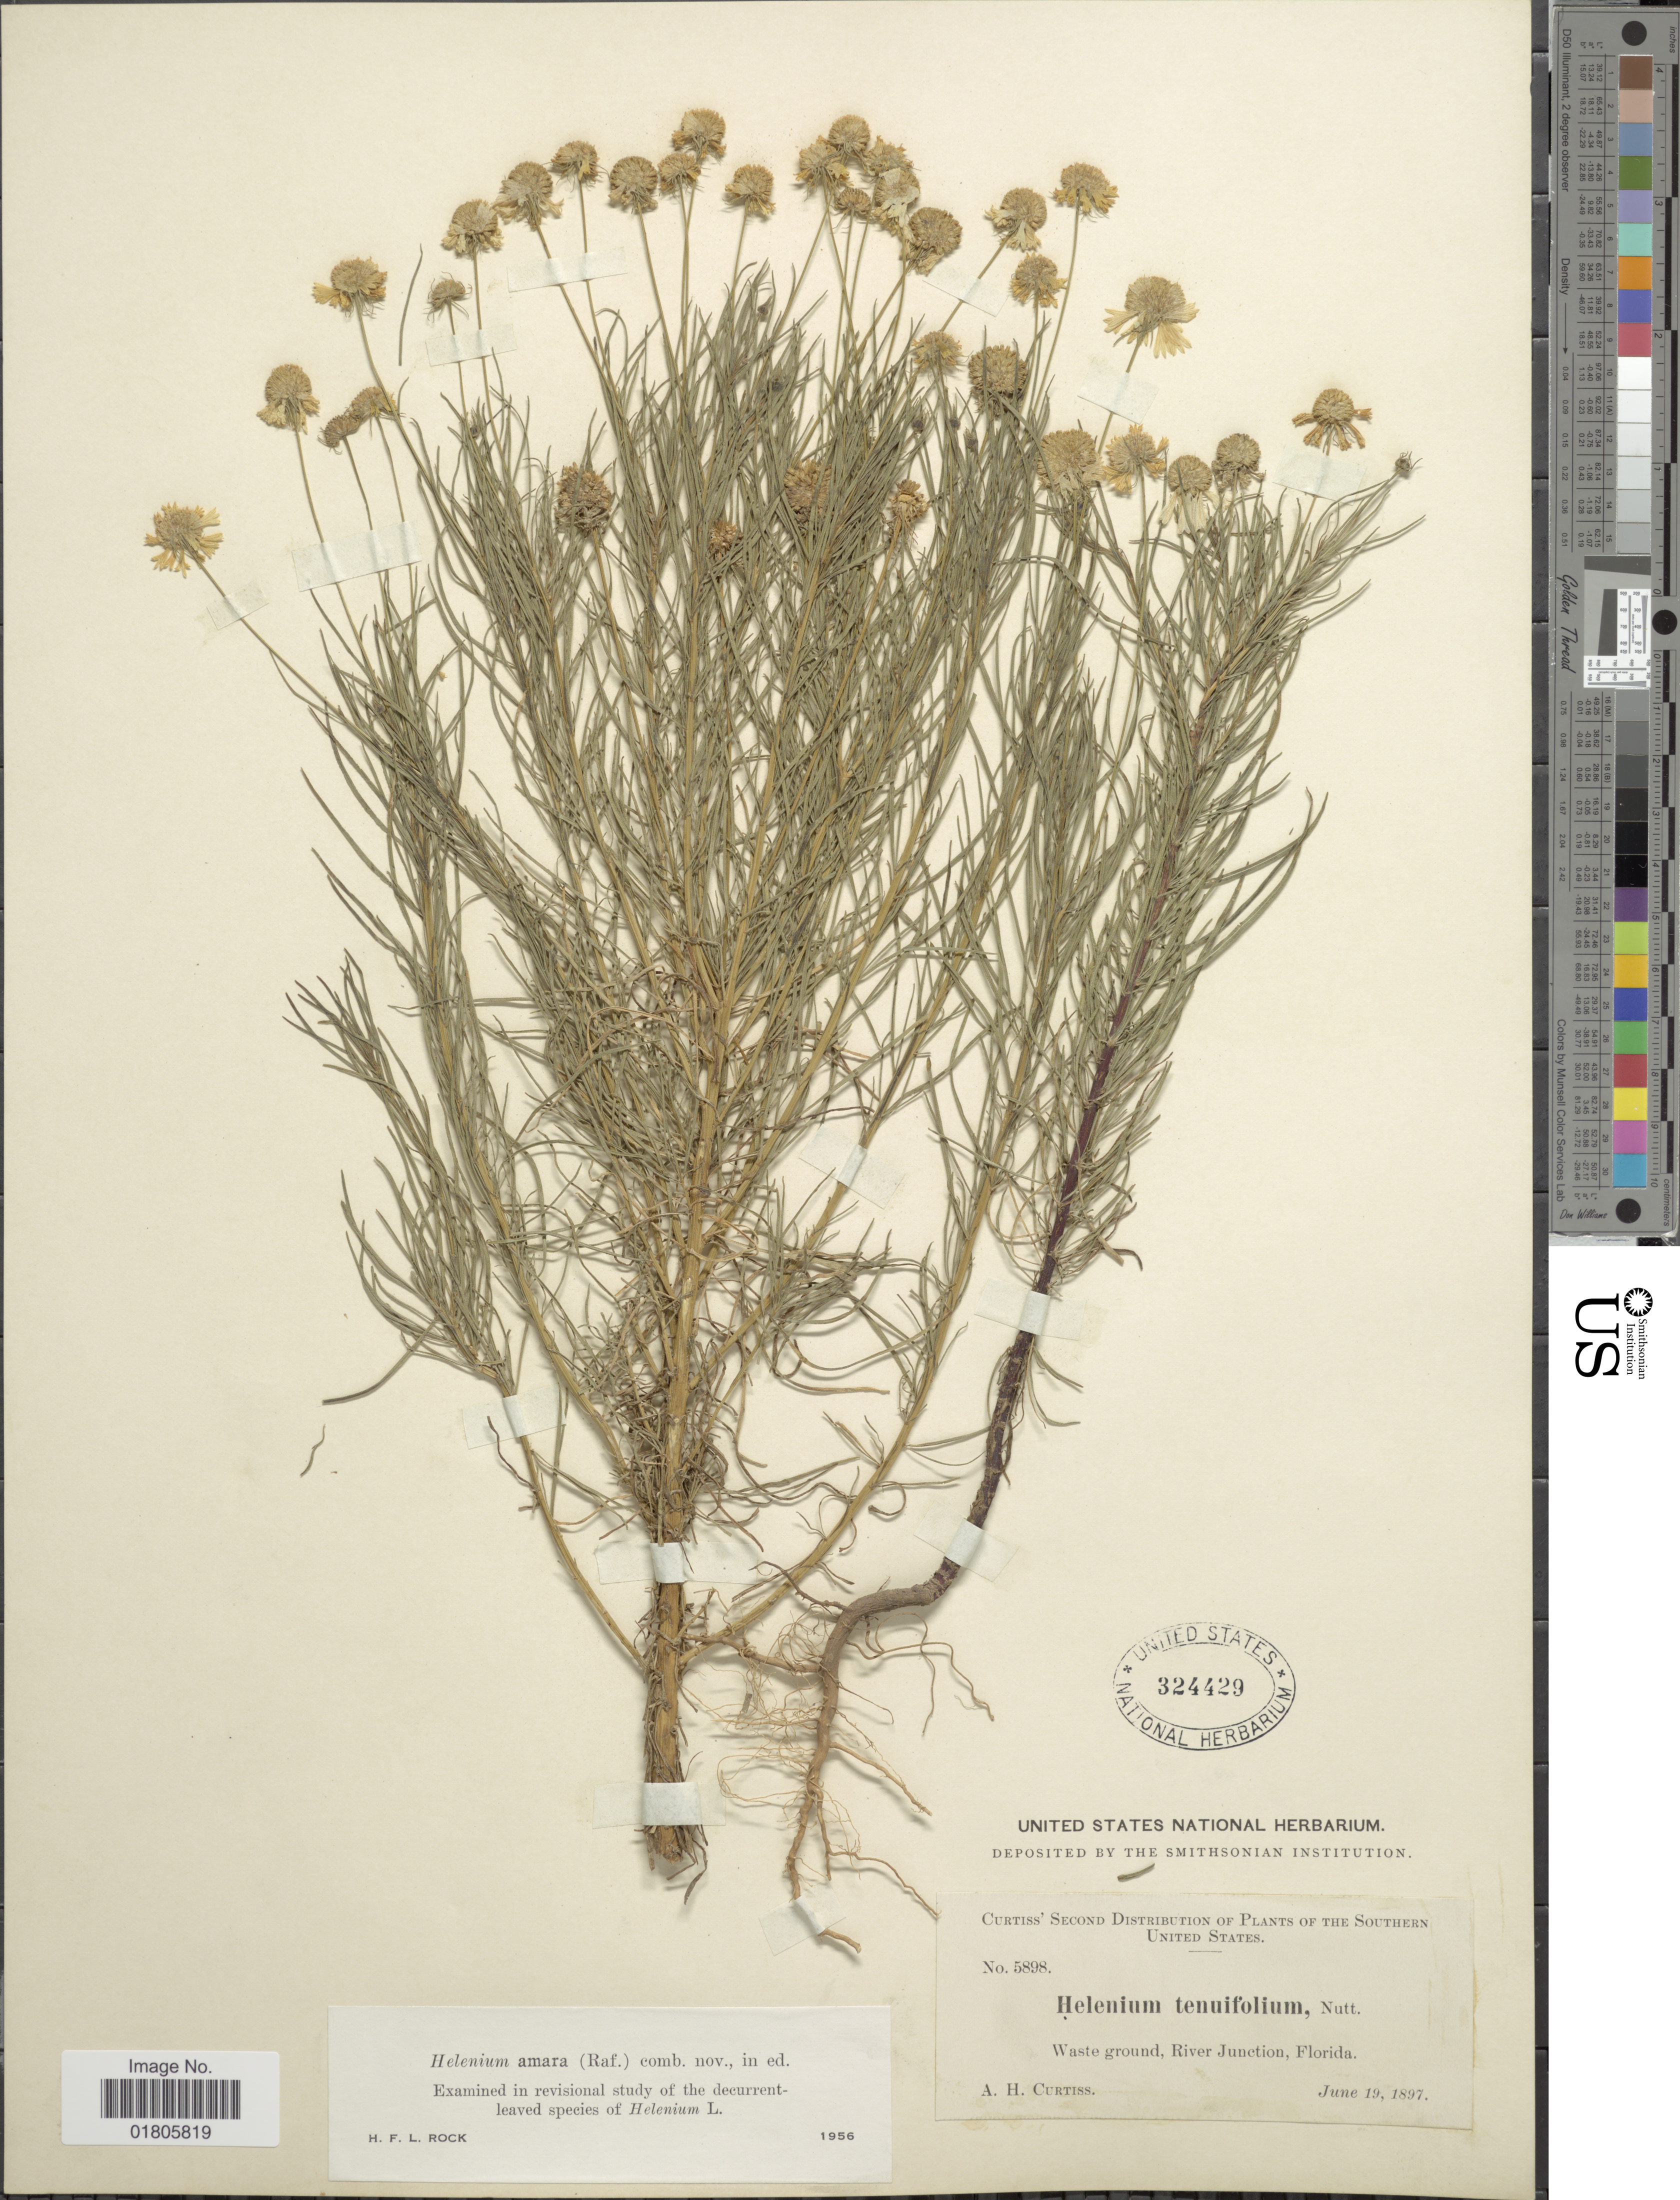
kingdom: Plantae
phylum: Tracheophyta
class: Magnoliopsida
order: Asterales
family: Asteraceae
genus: Helenium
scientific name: Helenium amarum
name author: (Raf.) H. Rock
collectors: A. H. Curtiss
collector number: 5898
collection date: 1897-06-19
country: United States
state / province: Florida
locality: River Junction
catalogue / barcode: US 324429